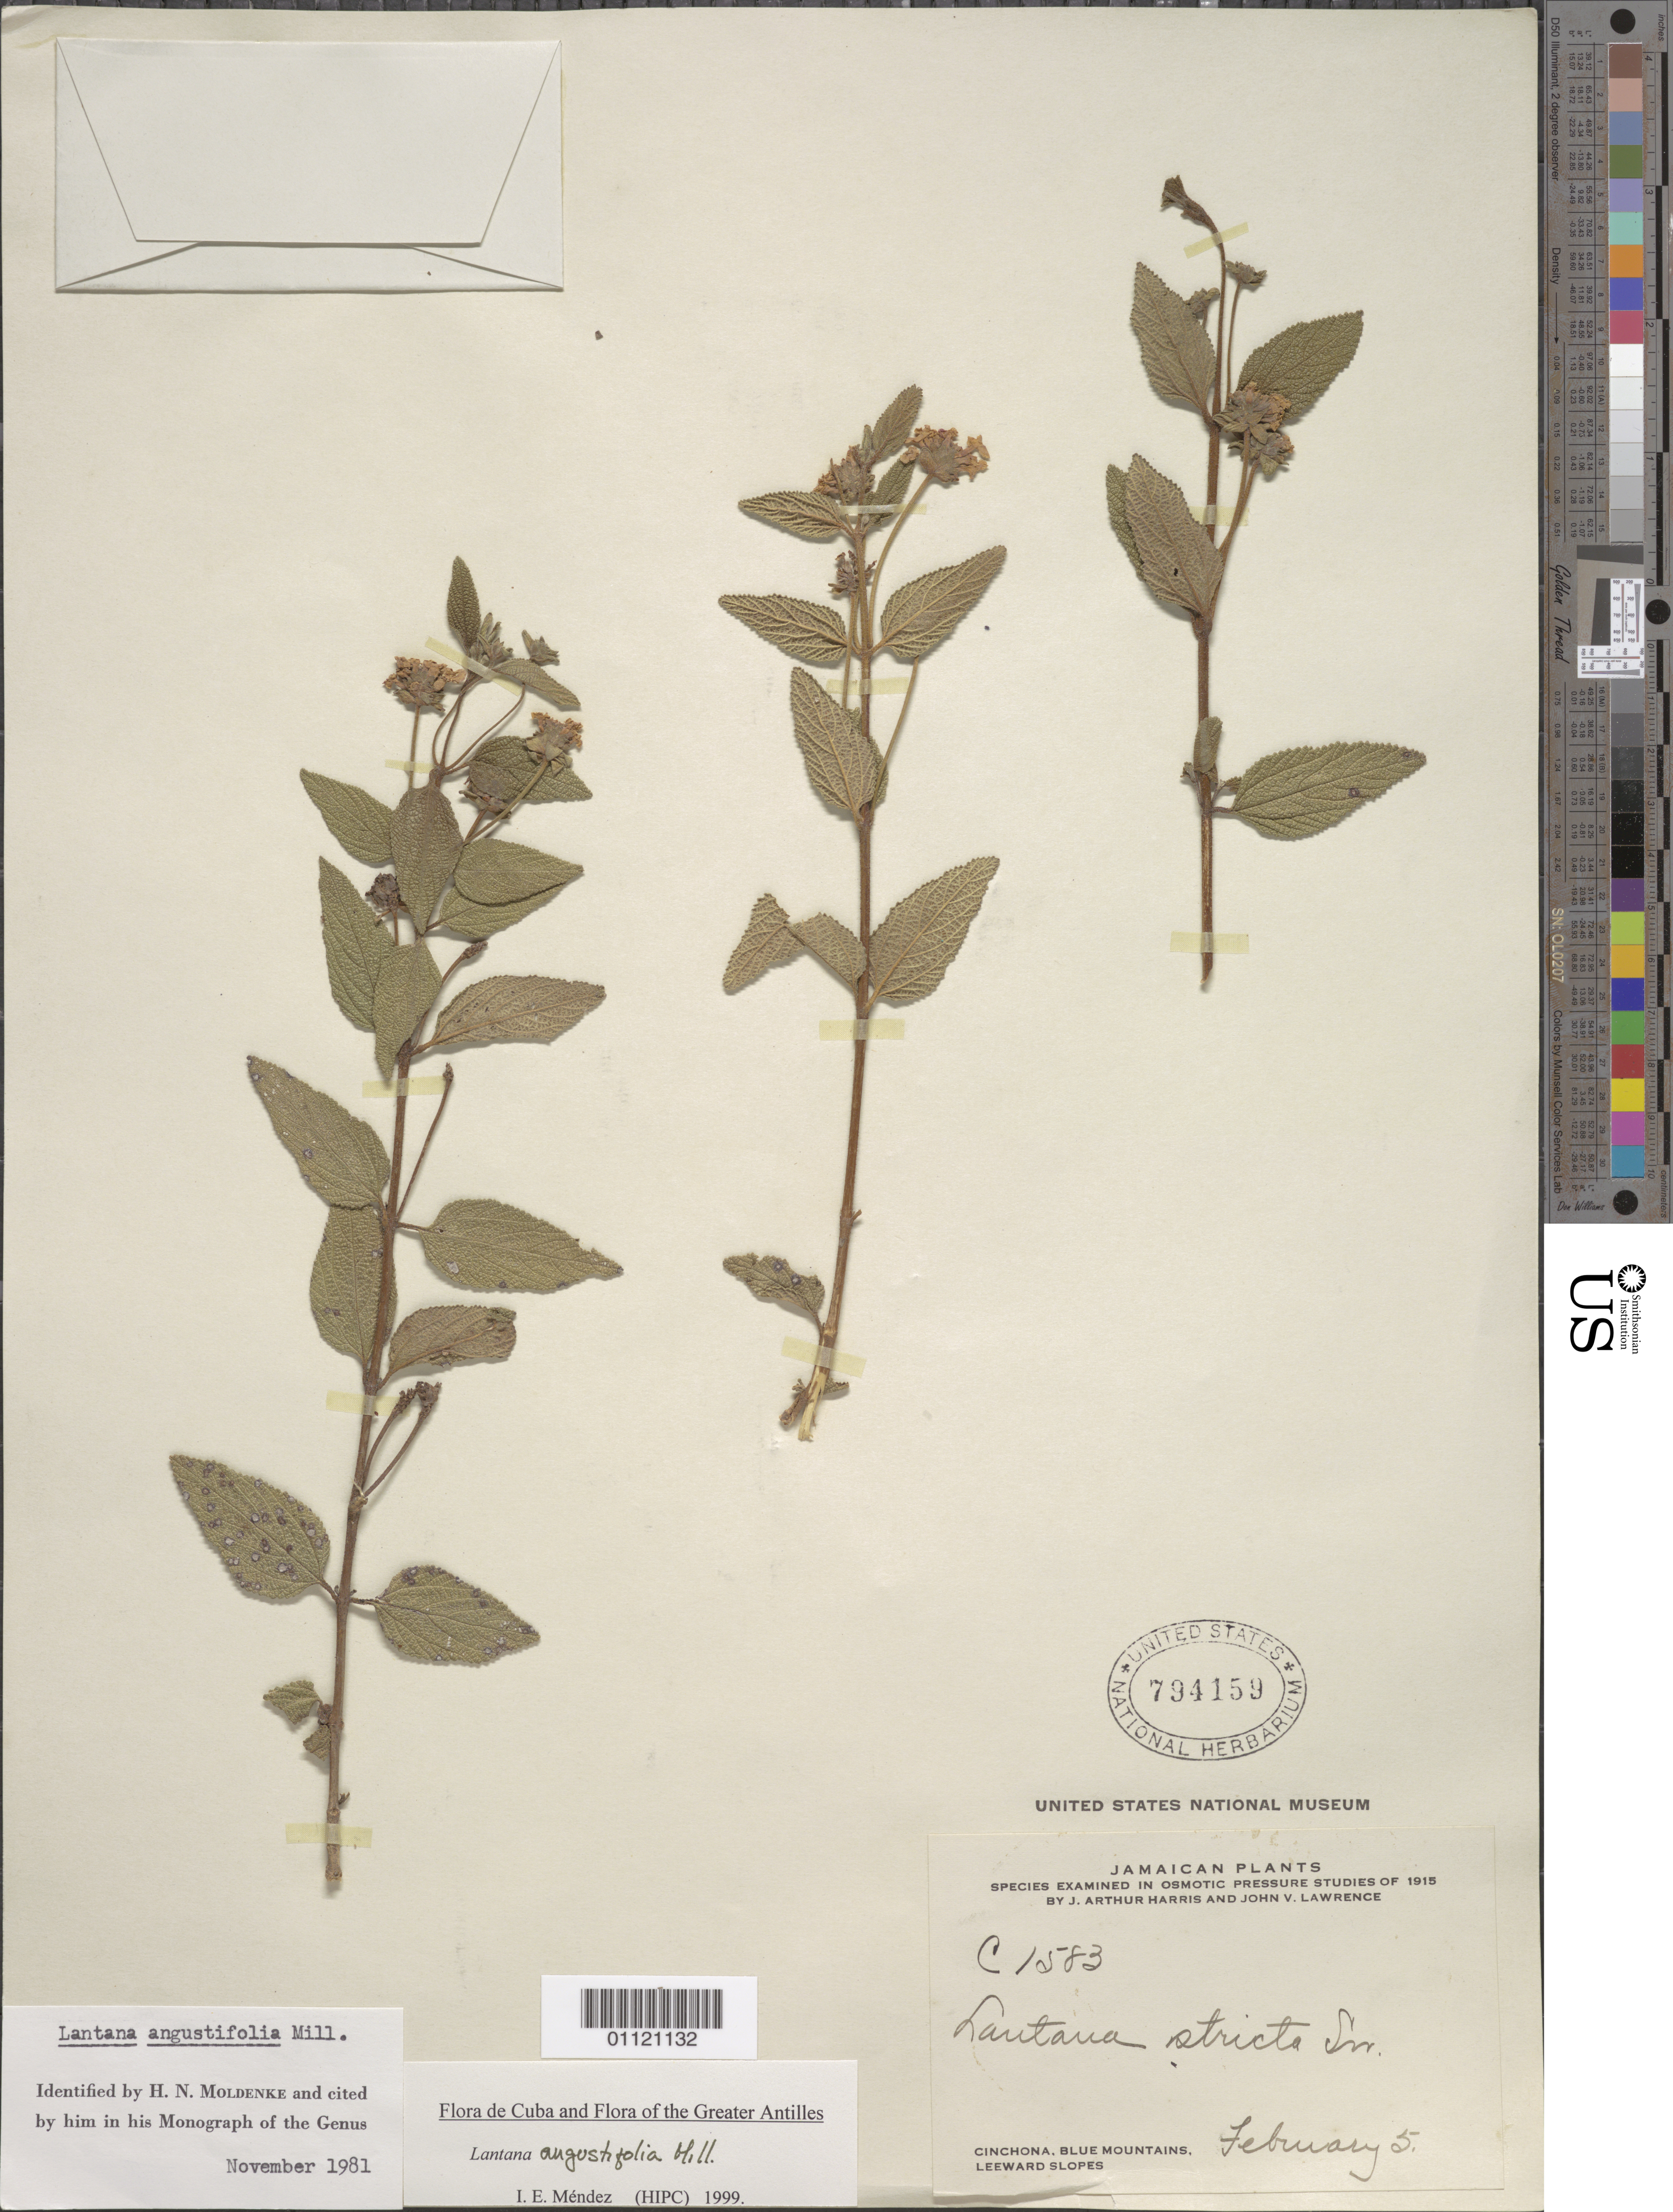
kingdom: Plantae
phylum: Tracheophyta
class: Magnoliopsida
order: Lamiales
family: Verbenaceae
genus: Lantana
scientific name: Lantana angustifolia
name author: Mill.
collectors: J. A. Harris & J. Lawrence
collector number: C1583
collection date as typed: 05 Feb 1915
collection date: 1915-02-05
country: Jamaica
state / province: Saint Andrew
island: Jamaica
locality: Cinchona, Blue Mountains, leeward slopes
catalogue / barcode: US 794159